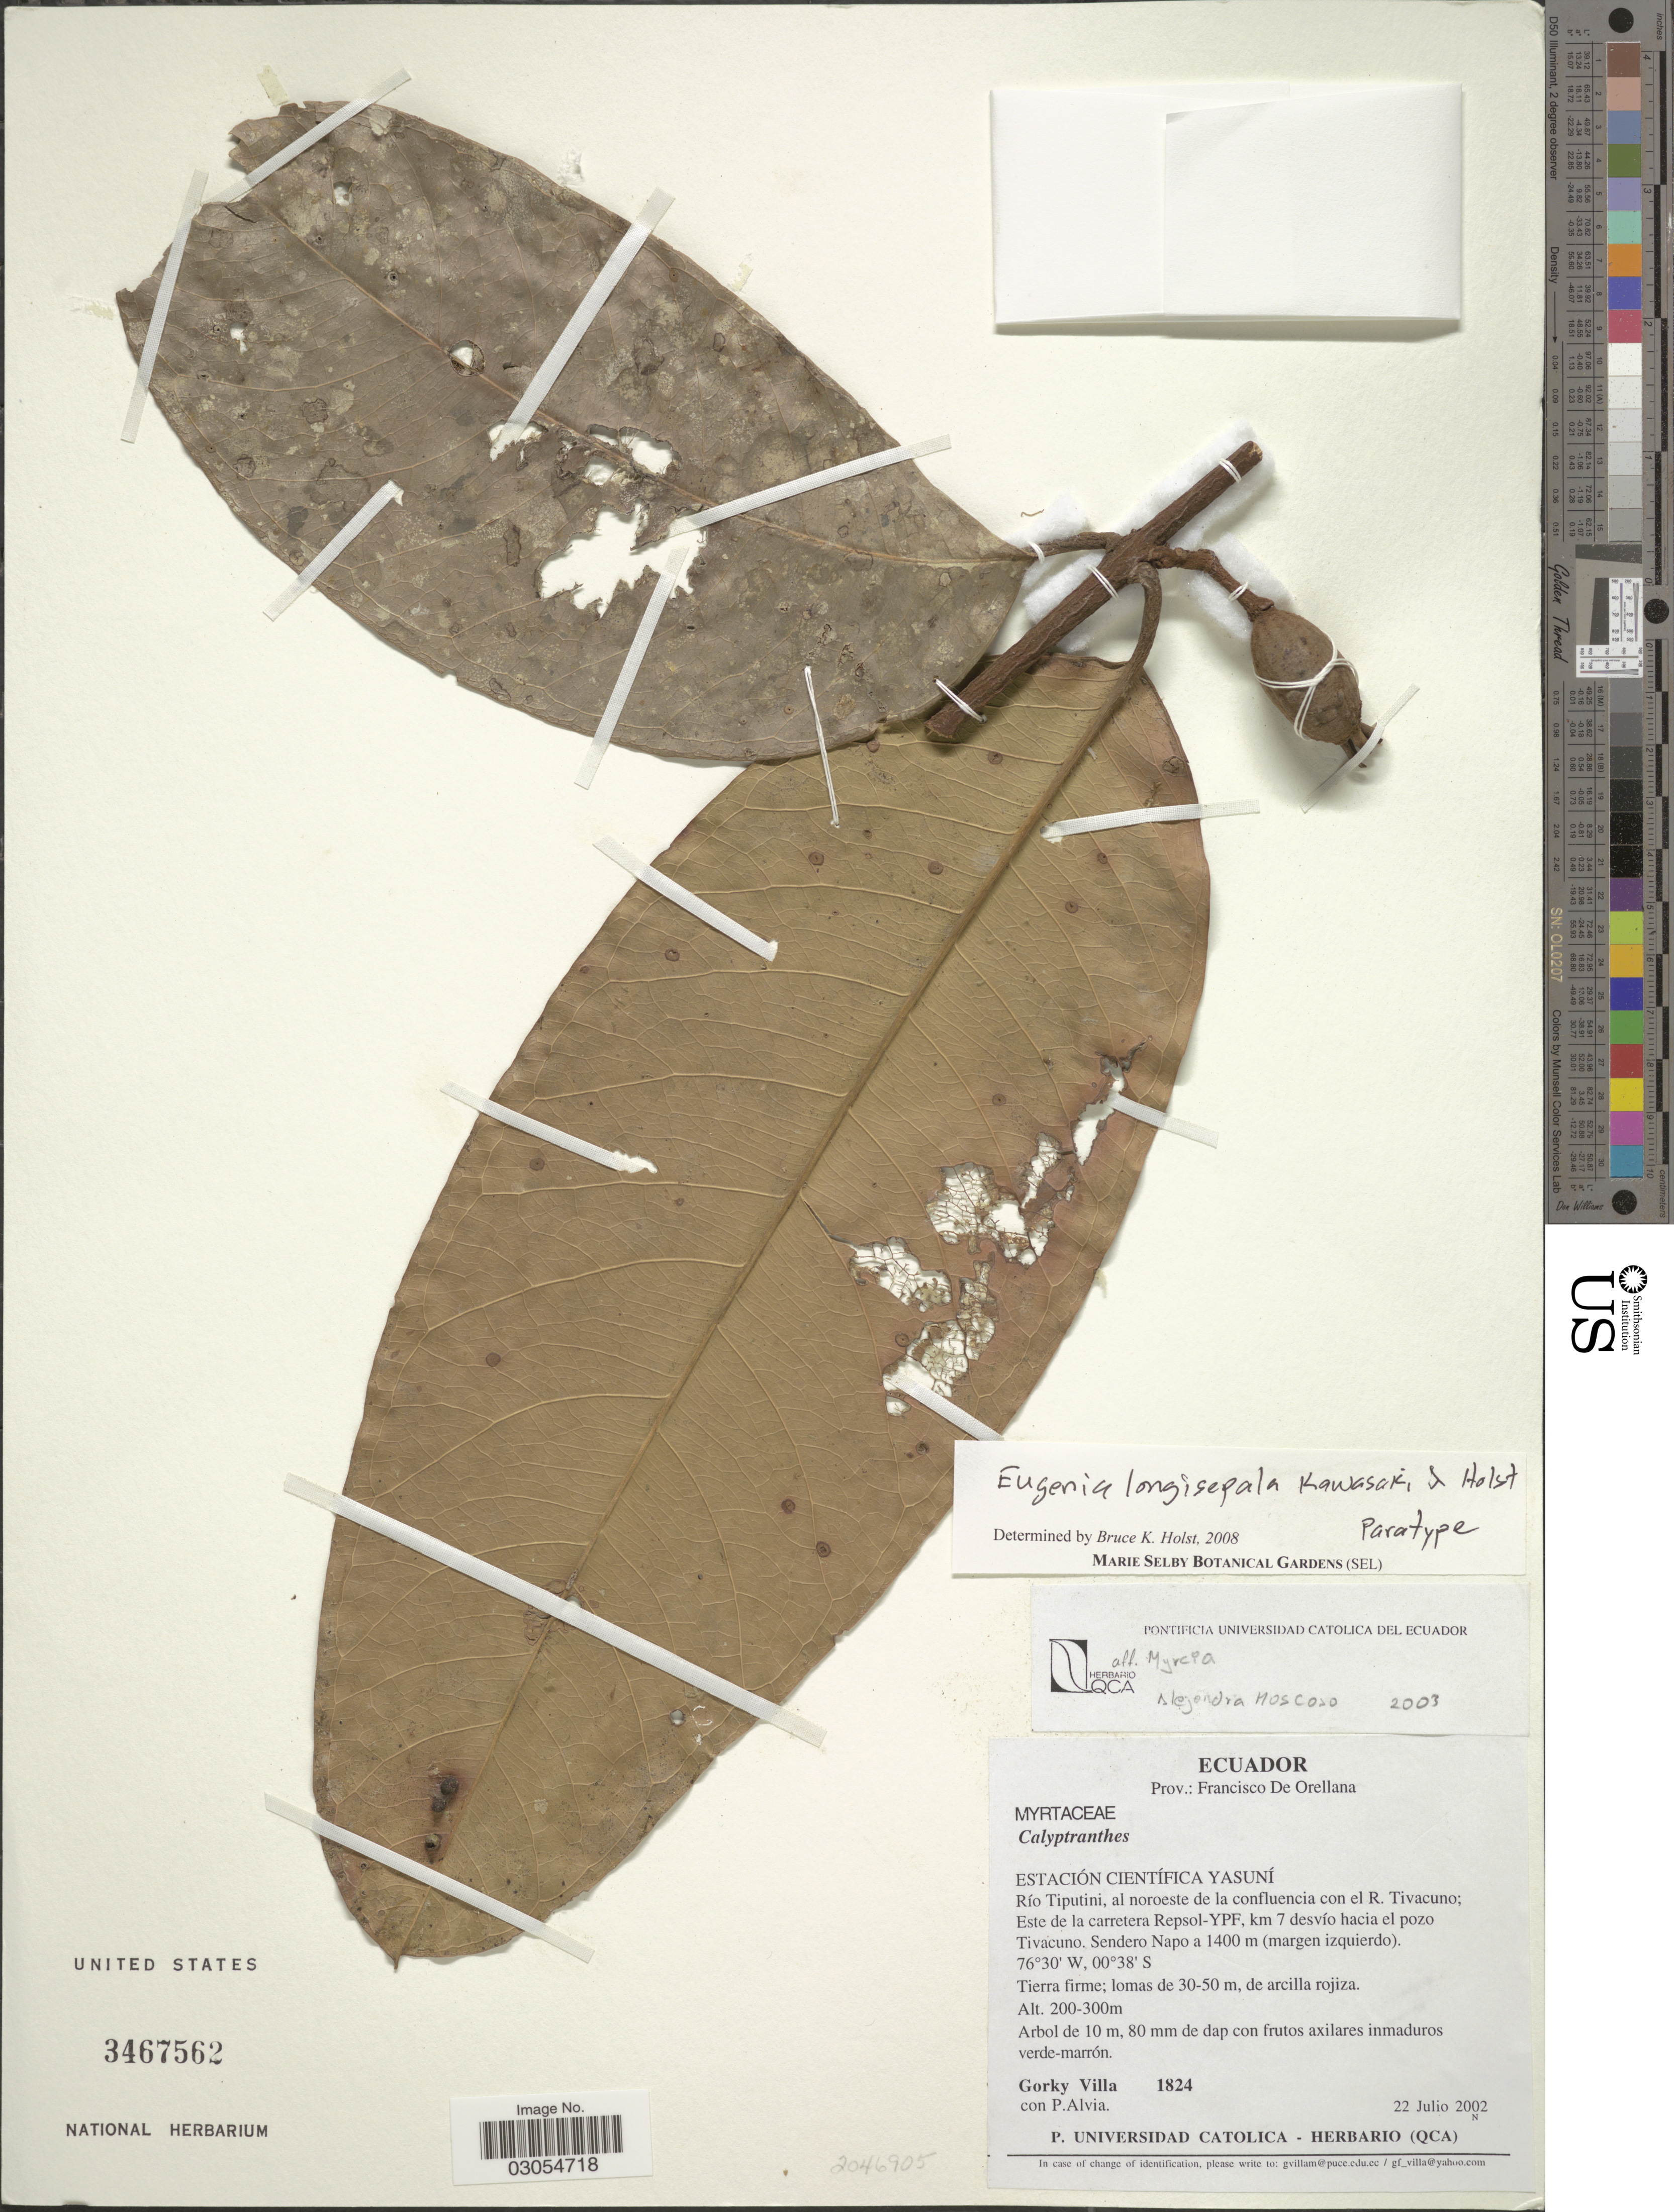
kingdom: Plantae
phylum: Tracheophyta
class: Magnoliopsida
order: Myrtales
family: Myrtaceae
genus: Eugenia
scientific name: Eugenia longisepala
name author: M.L. Kawas. & B. Holst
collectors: G. Villa & P. Alvia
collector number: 1824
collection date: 2002-07-22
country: Ecuador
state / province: Orellana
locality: Prov.: Francisco De Orellana. Estación Científica Yasuní. Río Tiputini, al noroeste de la confluencia con el R. Tivacuno; Este de la carretera Repsol-YPF, km 7 desvío hacia el pozo Tivacuno. Sendero Napo a 1400 m (margen izquierdo).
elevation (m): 200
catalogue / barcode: US 3467562